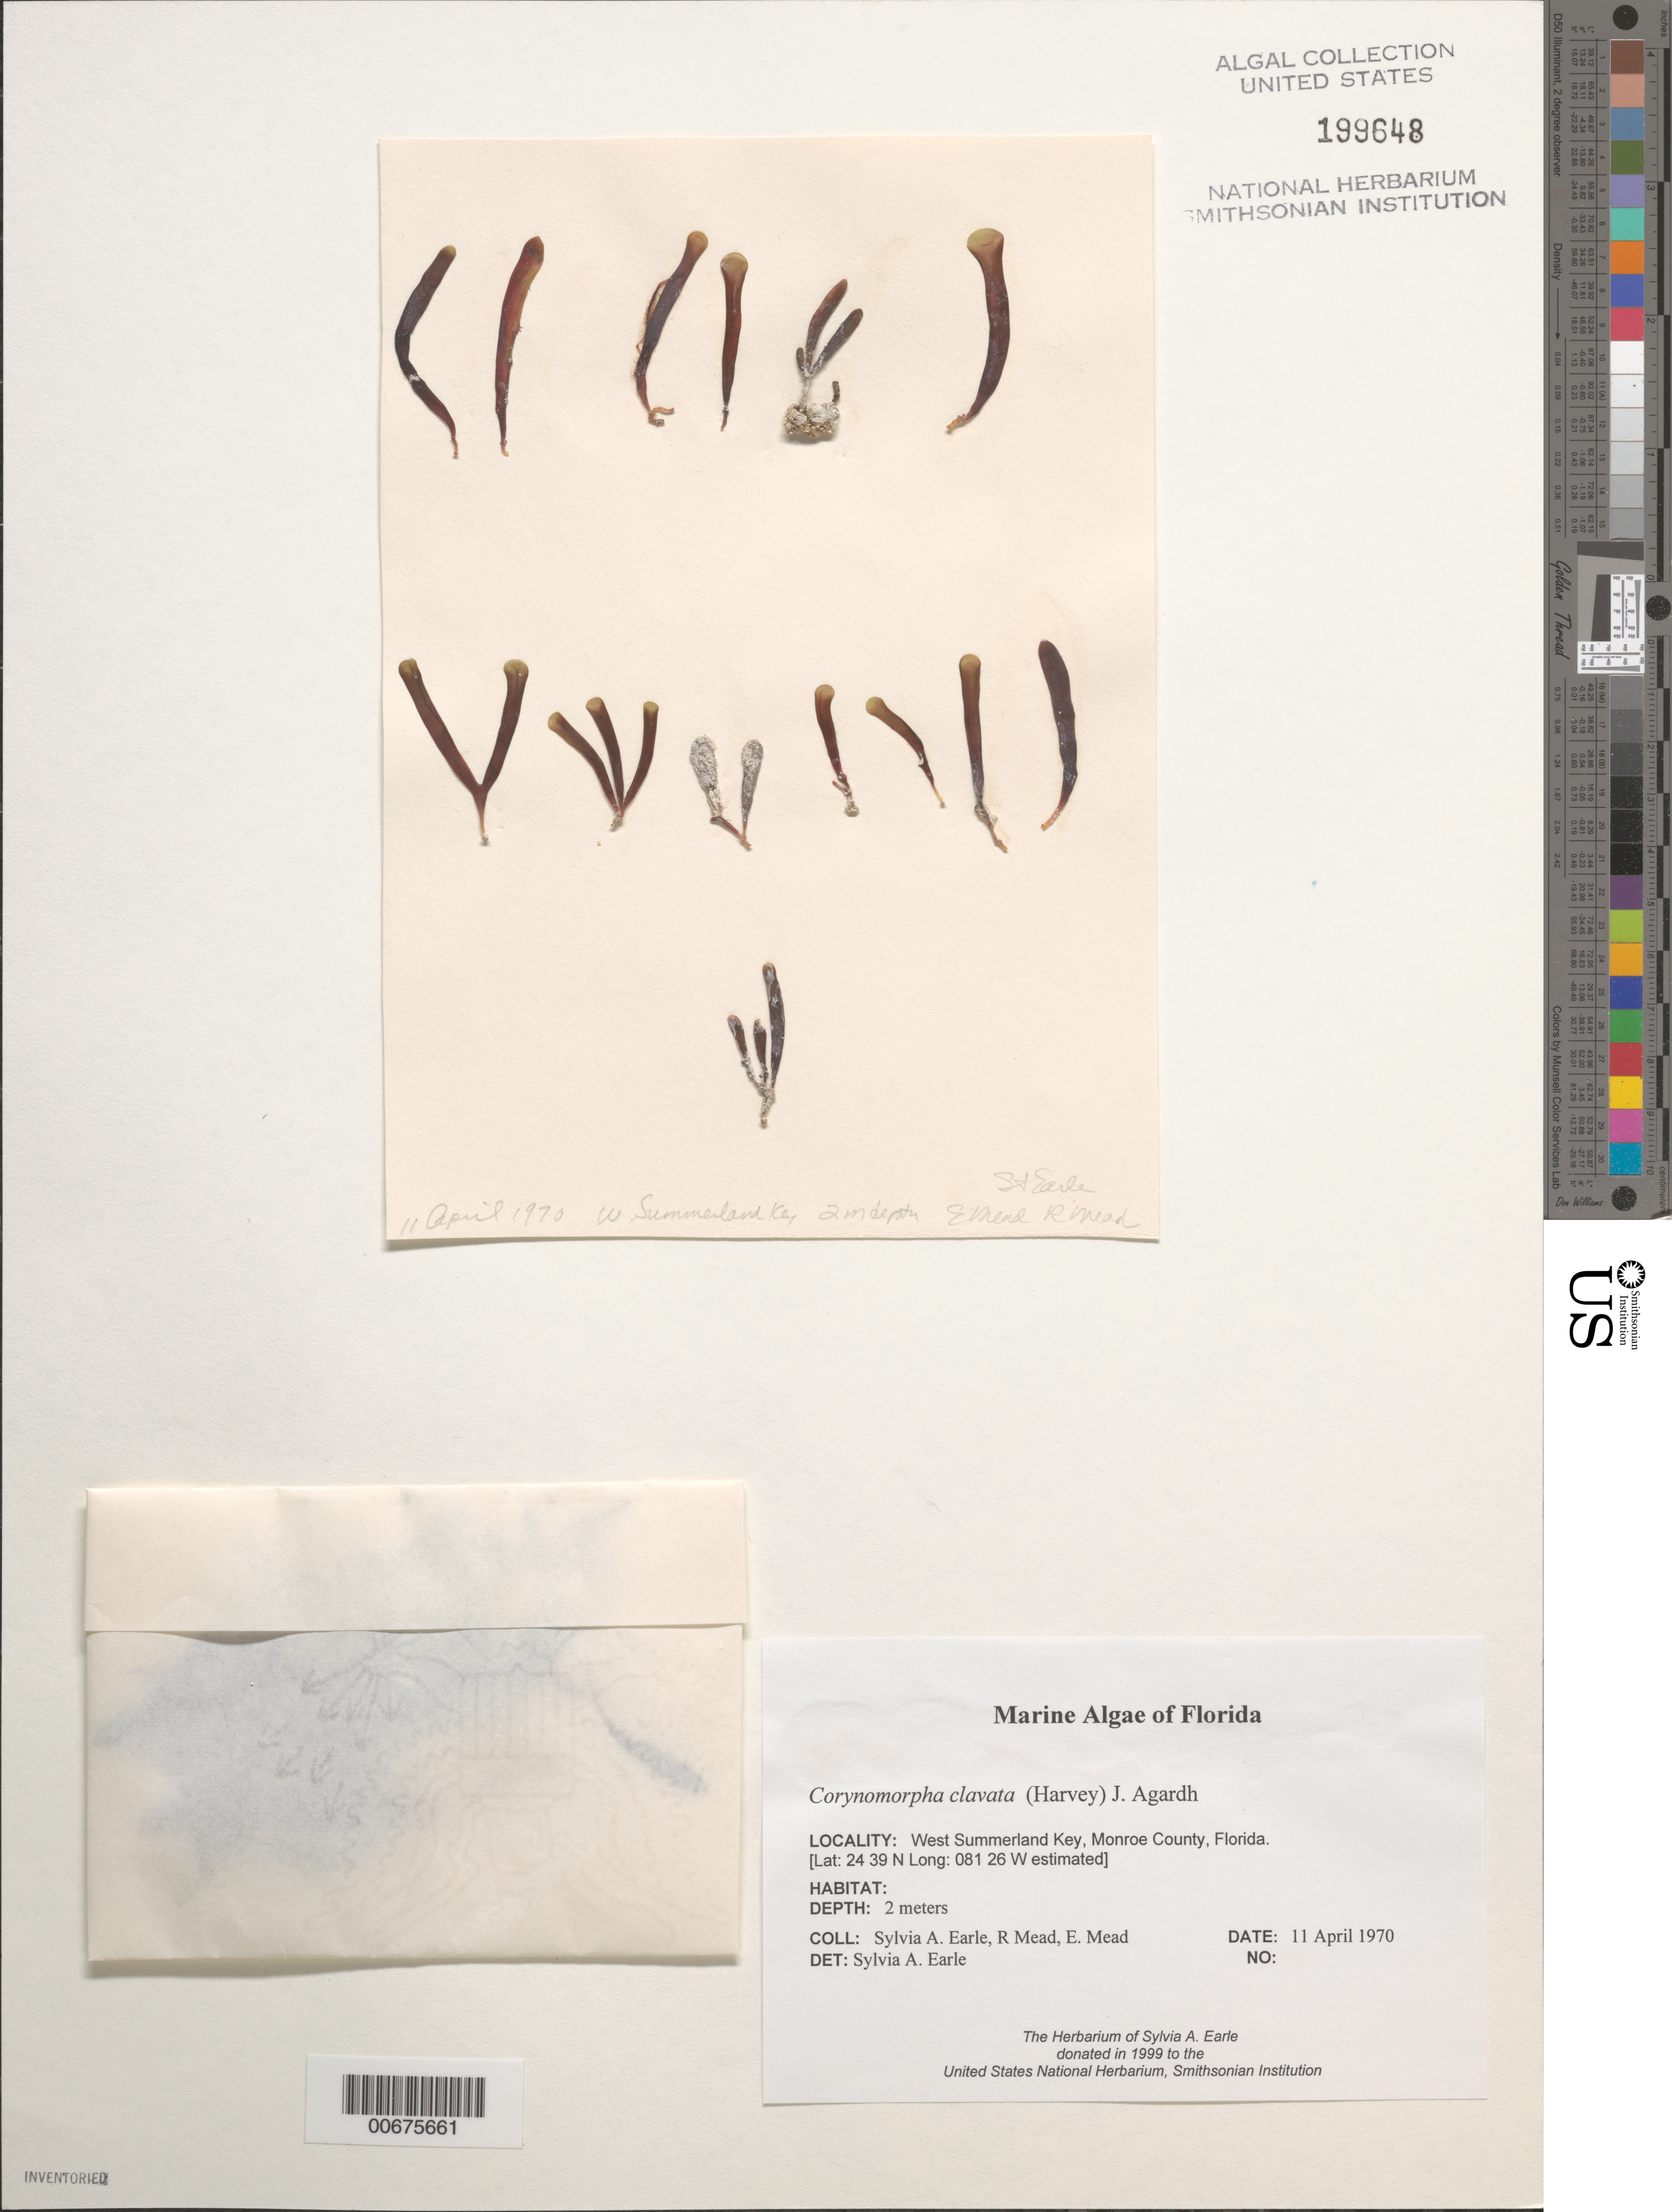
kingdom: Plantae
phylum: Rhodophyta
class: Florideophyceae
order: Halymeniales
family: Halymeniaceae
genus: Corynomorpha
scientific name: Corynomorpha clavata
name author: (Harv.) J. Agardh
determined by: Earle, S. A.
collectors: S. A. Earle, E. Mead & R. Mead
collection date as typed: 11 Apr 1970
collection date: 1970-04-11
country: United States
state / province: Florida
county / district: Monroe County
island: West Summerland Key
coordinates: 24 39'N, 81 26'W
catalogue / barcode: US 199648